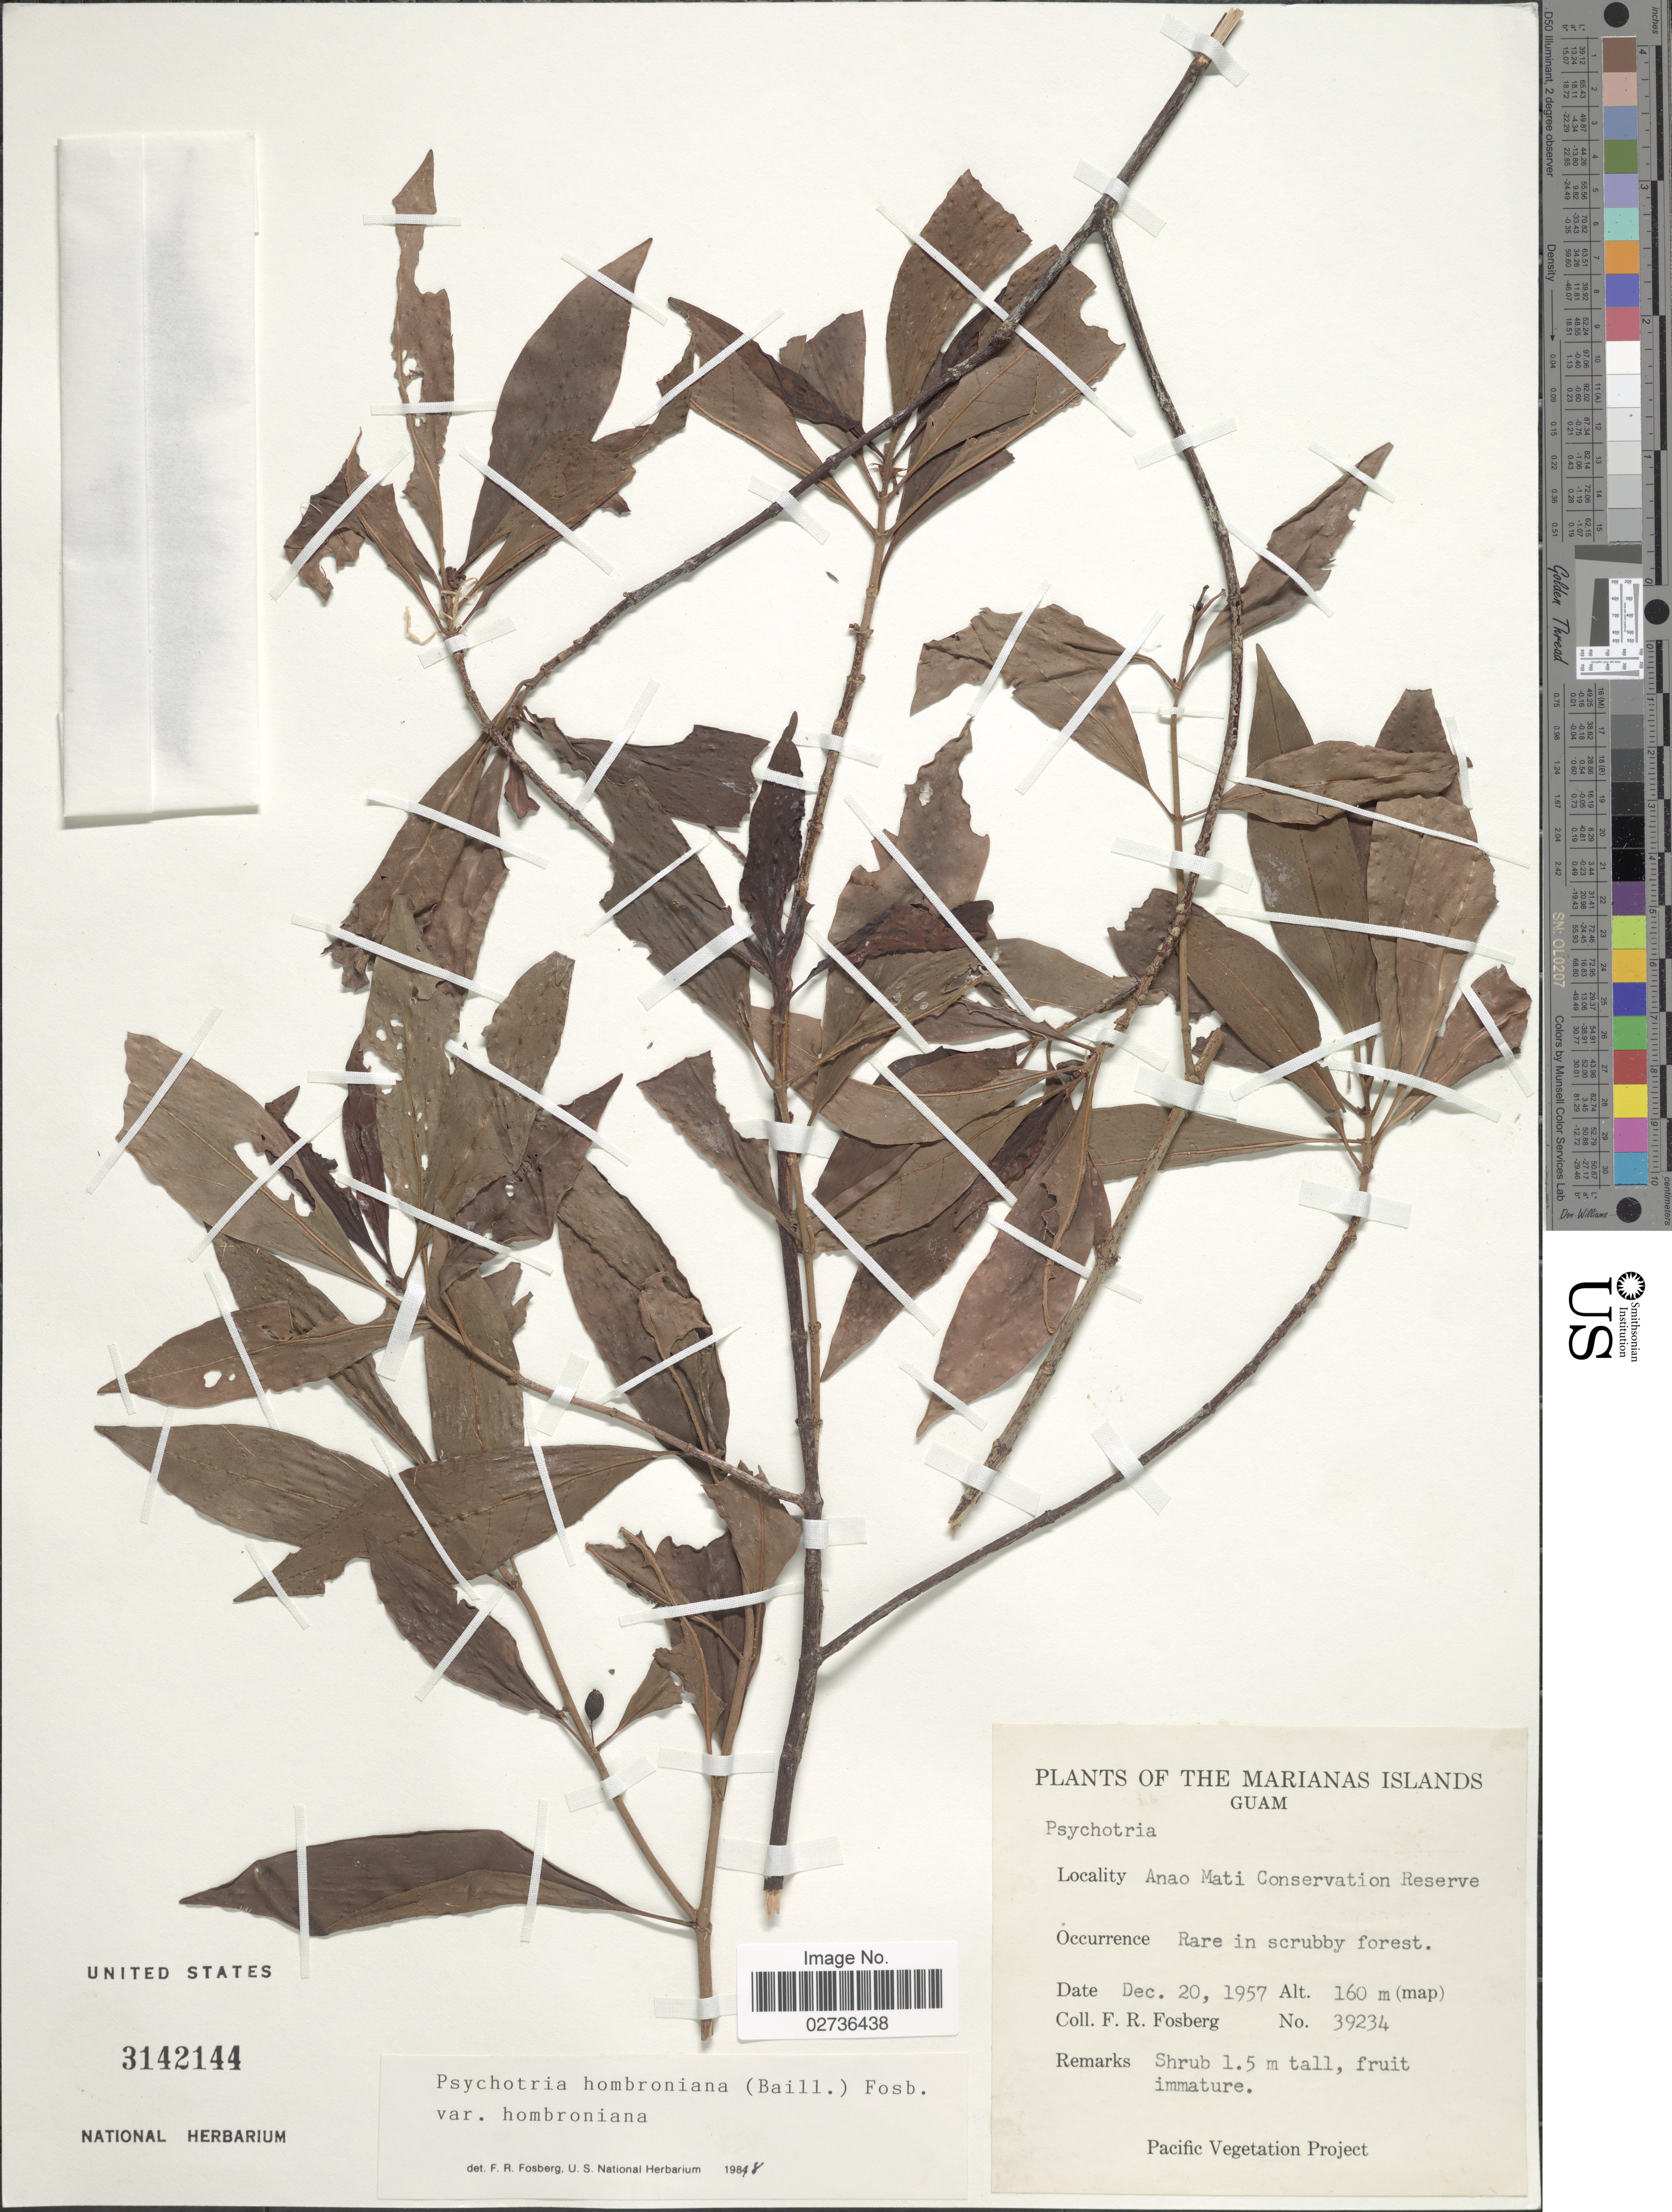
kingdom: Plantae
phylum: Tracheophyta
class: Magnoliopsida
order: Gentianales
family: Rubiaceae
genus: Psychotria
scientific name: Psychotria hombroniana var. hombroniana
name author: (Baill.) Fosberg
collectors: F. R. Fosberg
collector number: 39234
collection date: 1957-12-20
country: Guam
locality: The Marianas Islands, Guam, Anao Mati Conservation Reserve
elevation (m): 160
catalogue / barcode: US 3142144